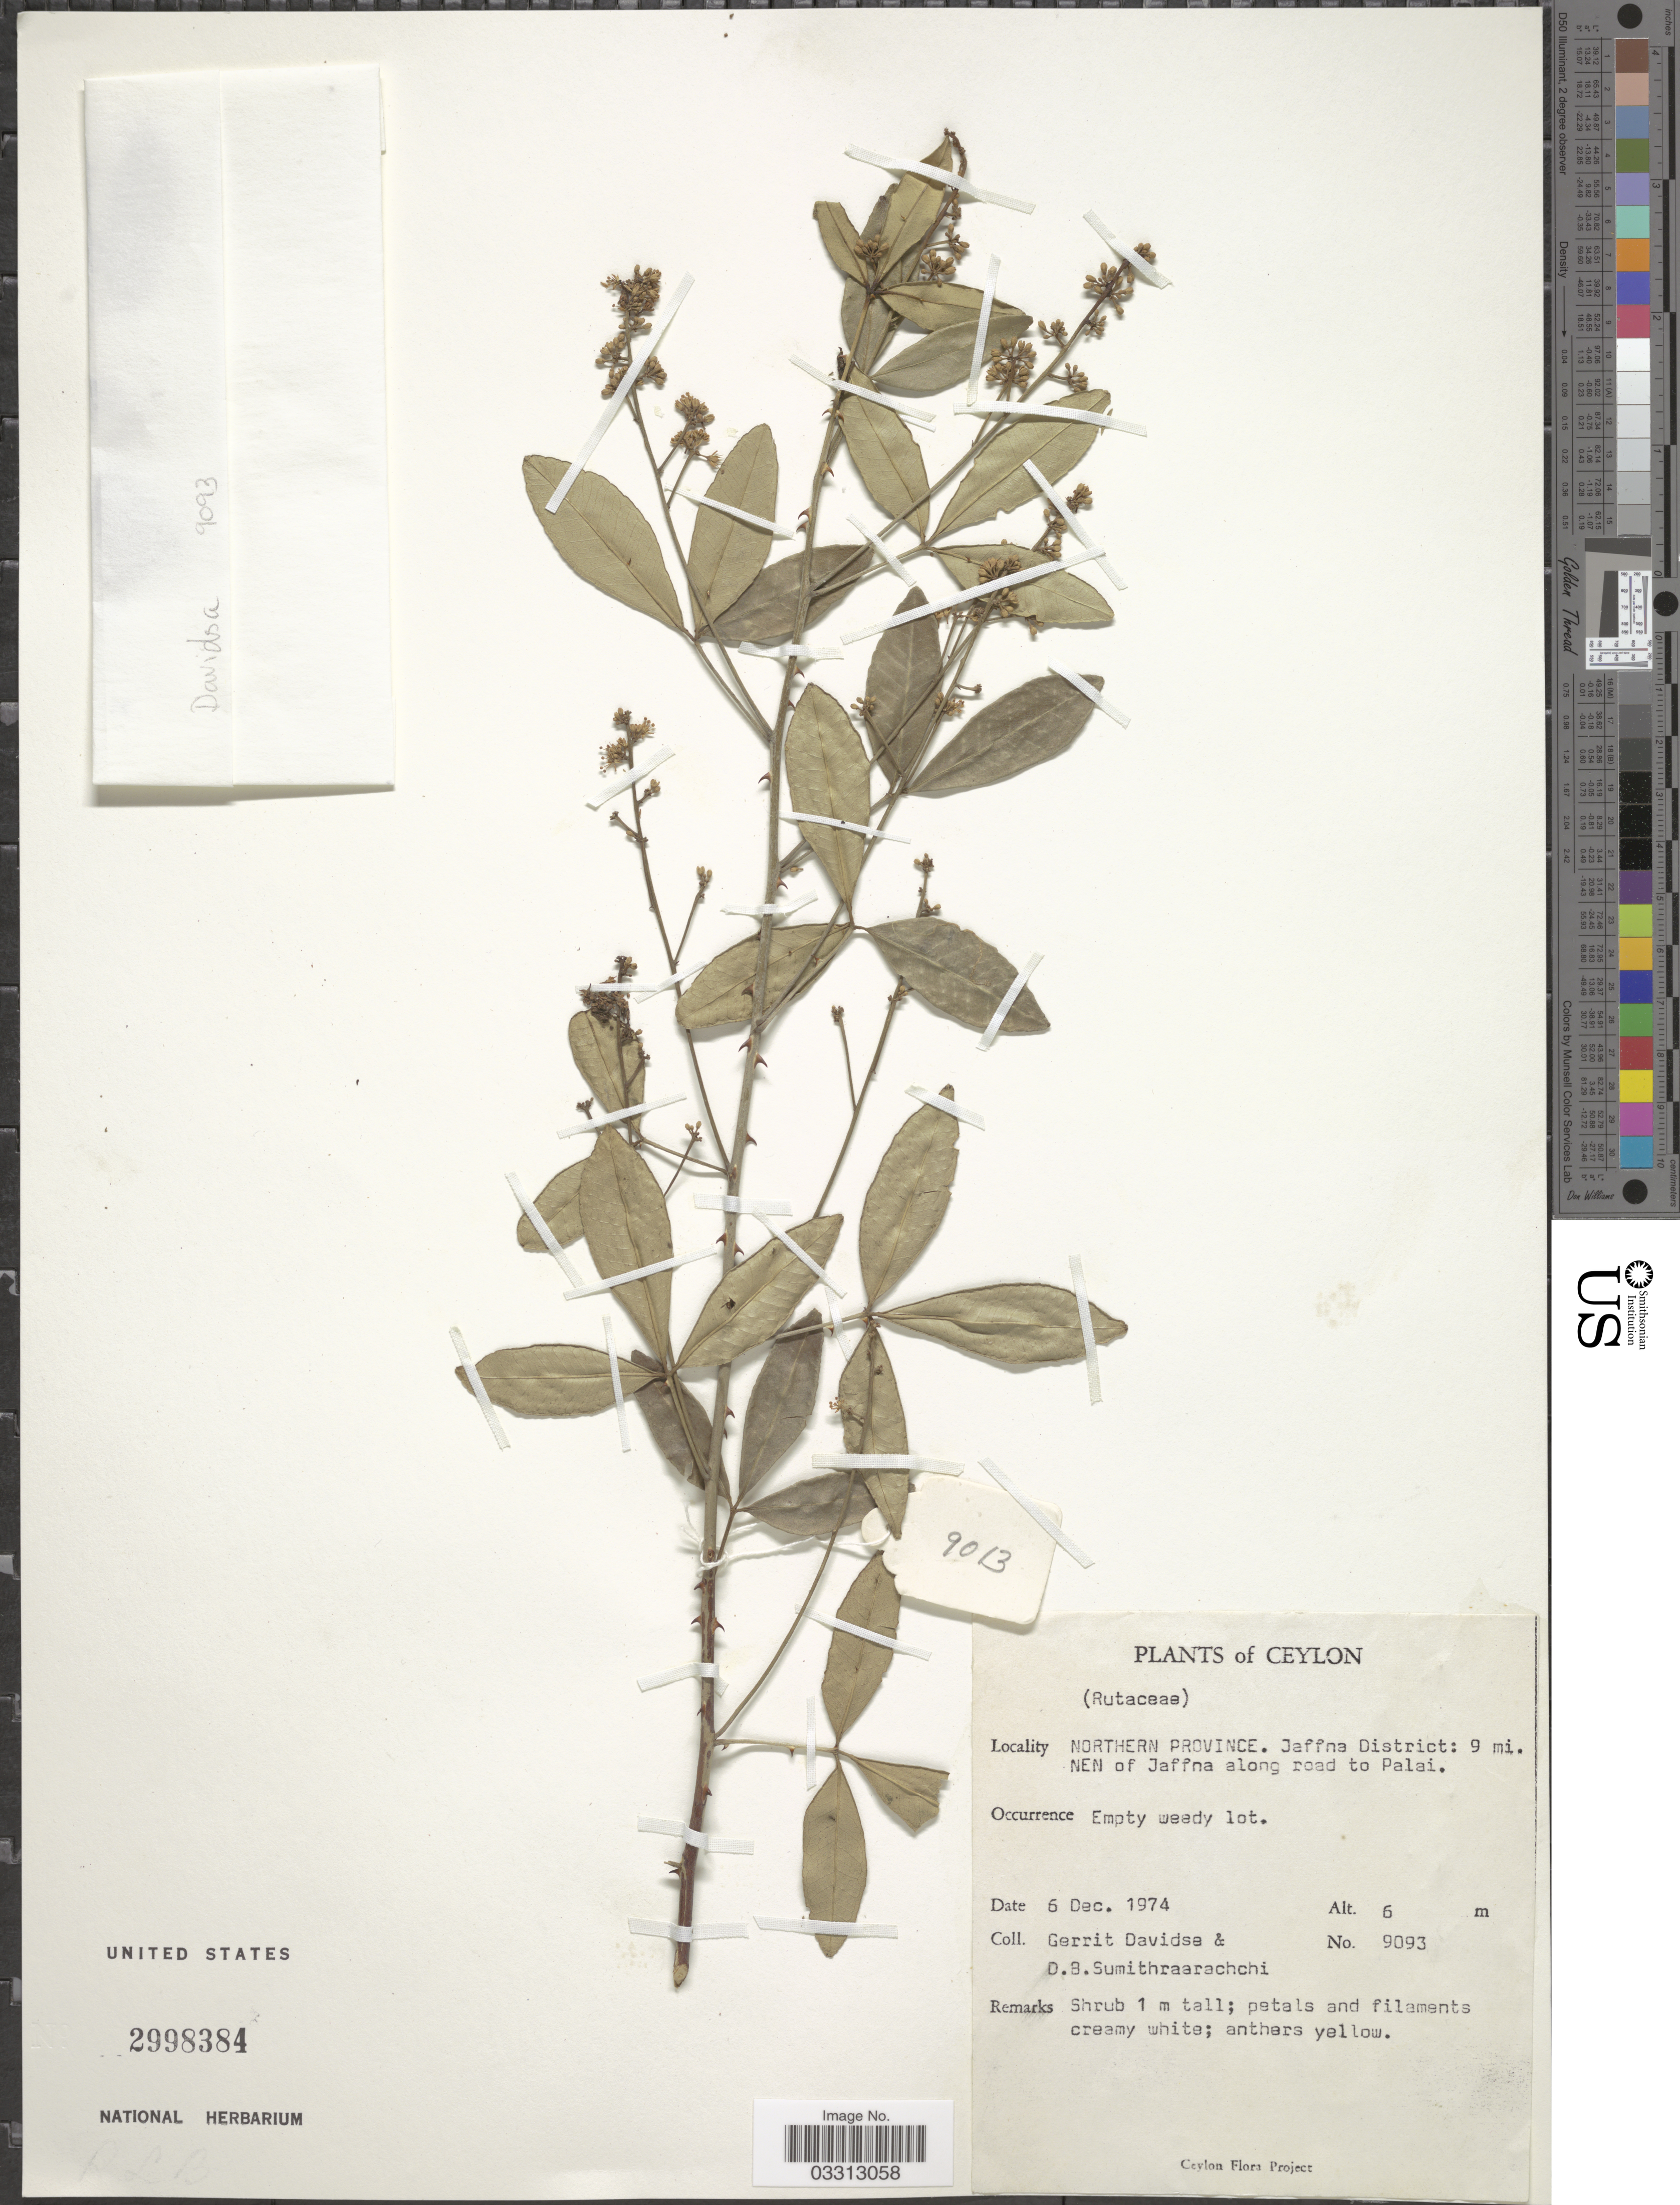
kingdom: Plantae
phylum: Tracheophyta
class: Magnoliopsida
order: Sapindales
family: Rutaceae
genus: Zanthoxylum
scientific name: Zanthoxylum asiaticum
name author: (L.) Appelhans et al.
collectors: G. Davidse & D. B. Sumithraarachchi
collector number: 9093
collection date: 1974-12-06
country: Sri Lanka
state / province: Northern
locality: Ceylon. Jaffna District: 9 mi. NEN of Jaffna along road to Palai.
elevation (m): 6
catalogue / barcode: US 2998384